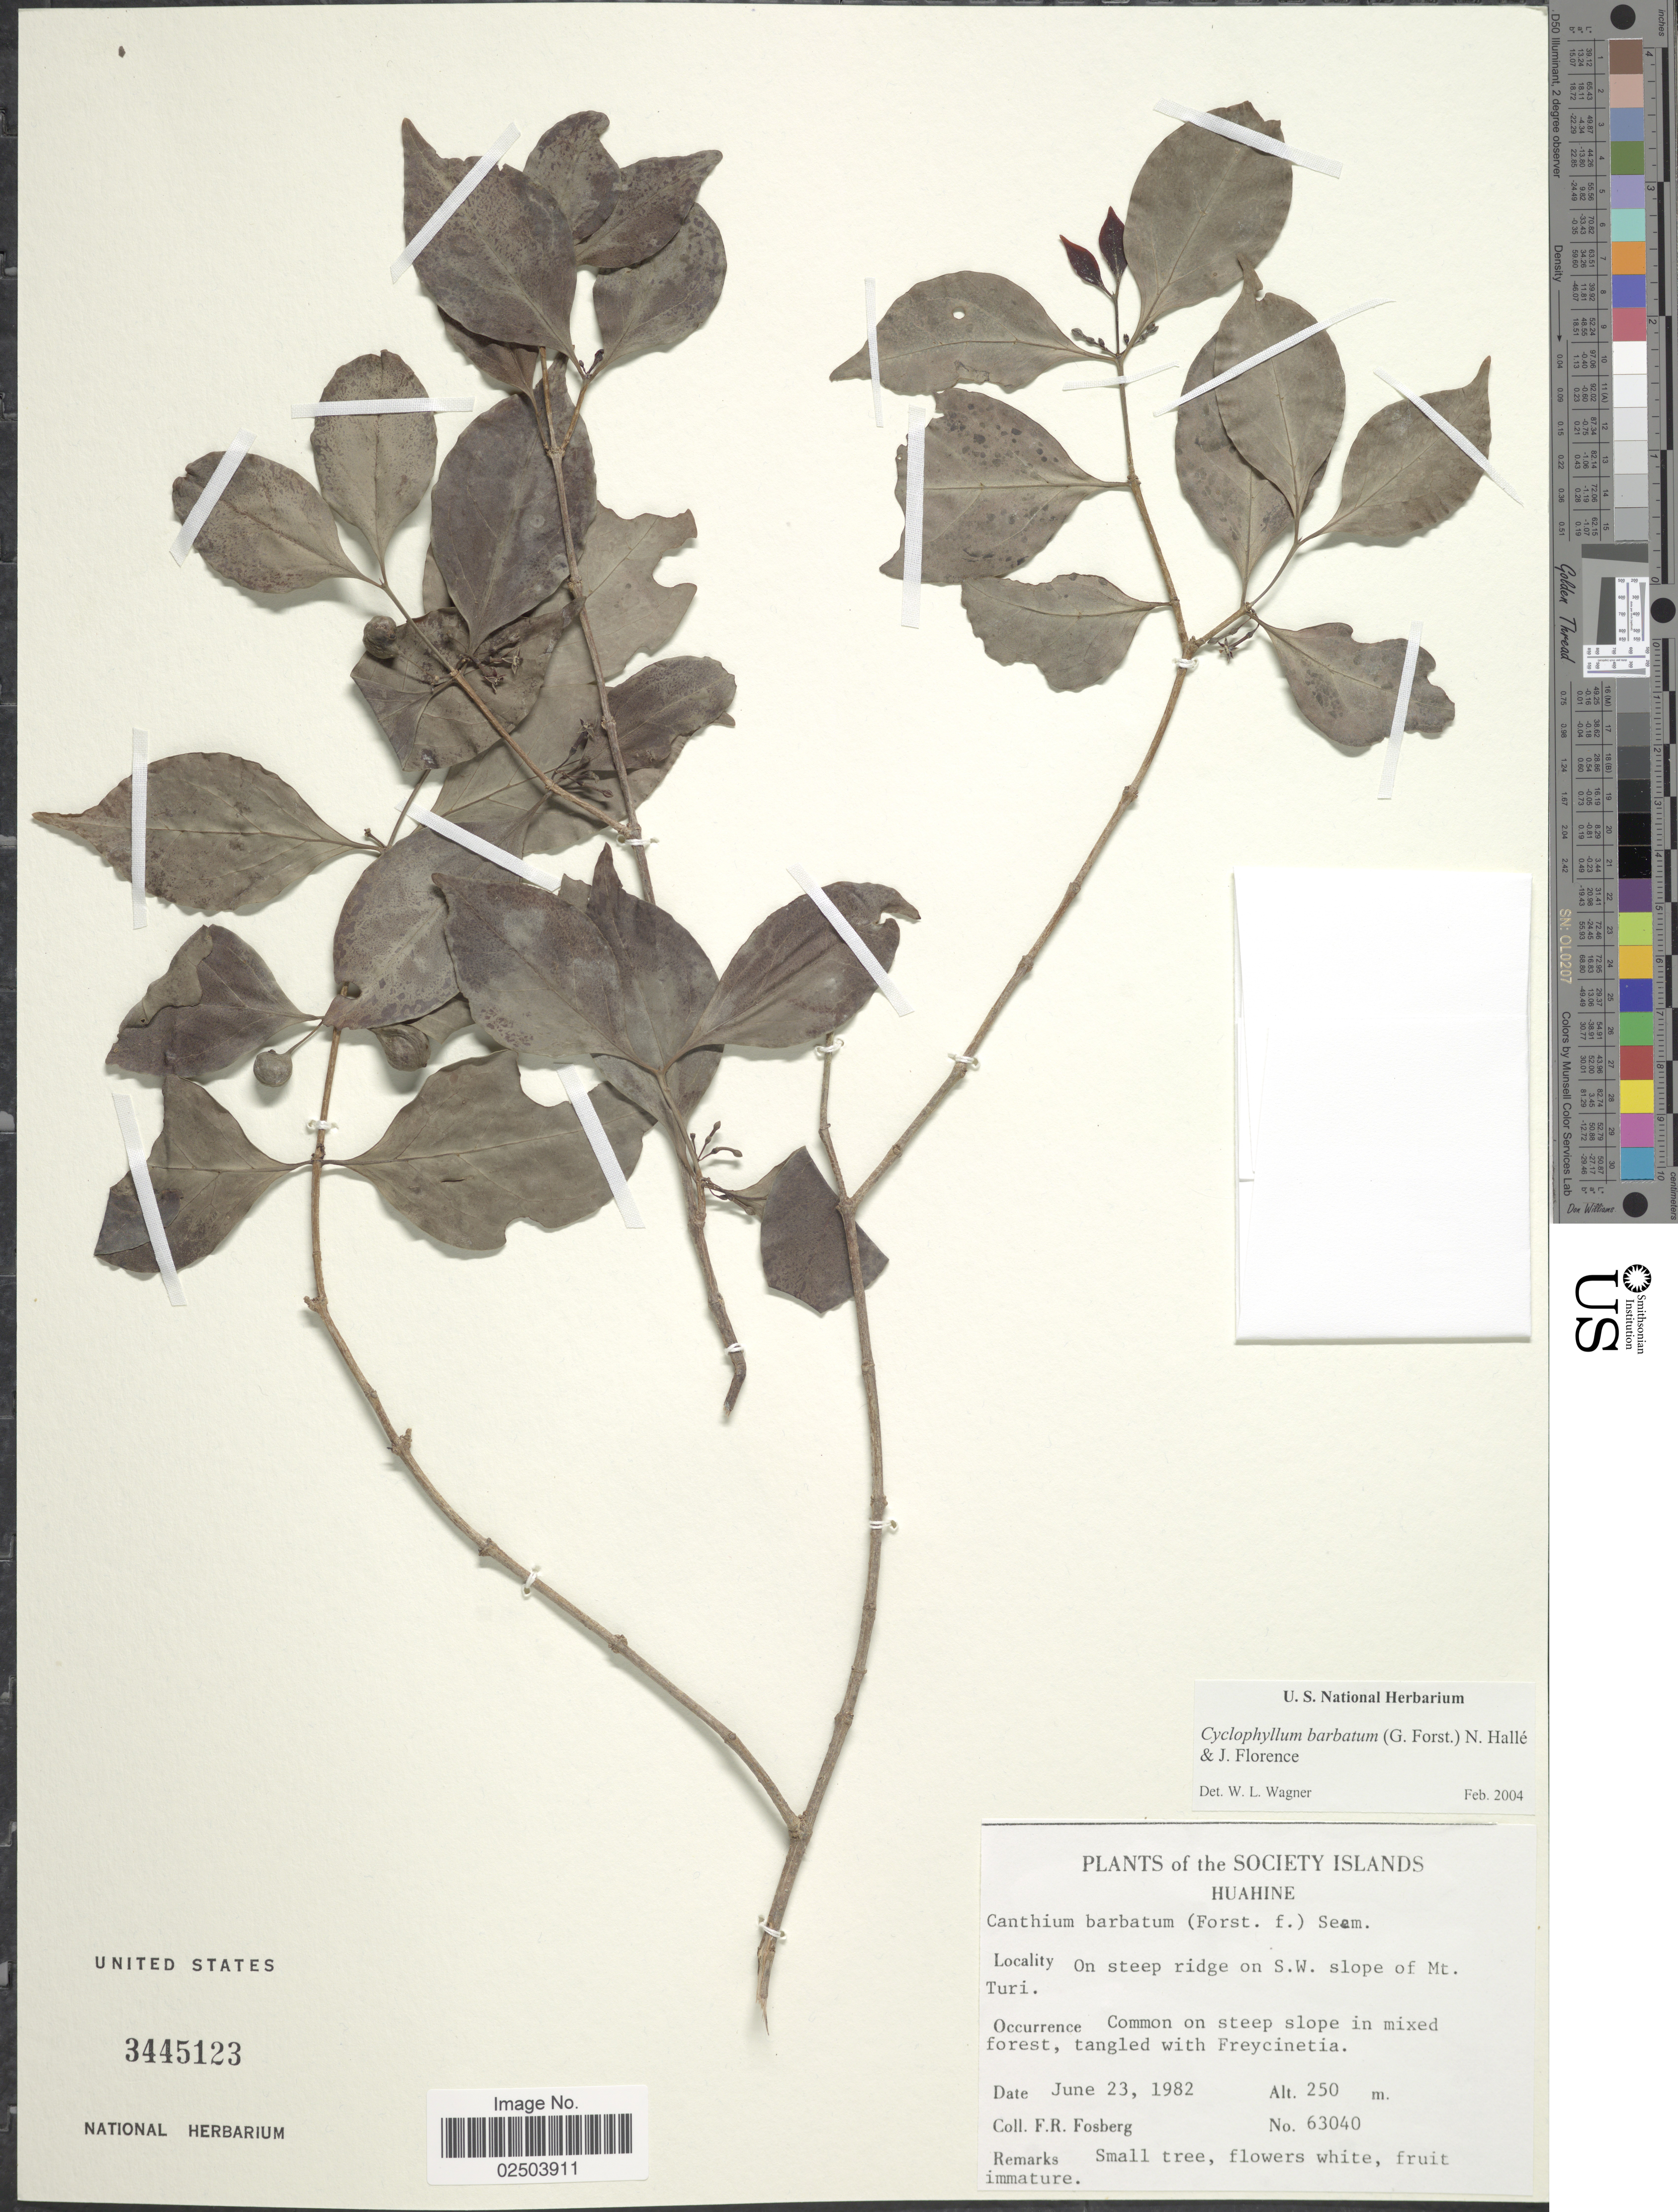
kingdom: Plantae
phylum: Tracheophyta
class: Magnoliopsida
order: Gentianales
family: Rubiaceae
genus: Cyclophyllum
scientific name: Cyclophyllum barbatum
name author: (G. Forst.) N. Hallé & J. Florence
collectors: F. R. Fosberg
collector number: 63040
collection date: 1982-06-23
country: French Polynesia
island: Huahine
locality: Society Islands, Huahine. On steep ridge on S.W. slope of Mt. Turi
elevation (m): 250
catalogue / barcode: US 3445123